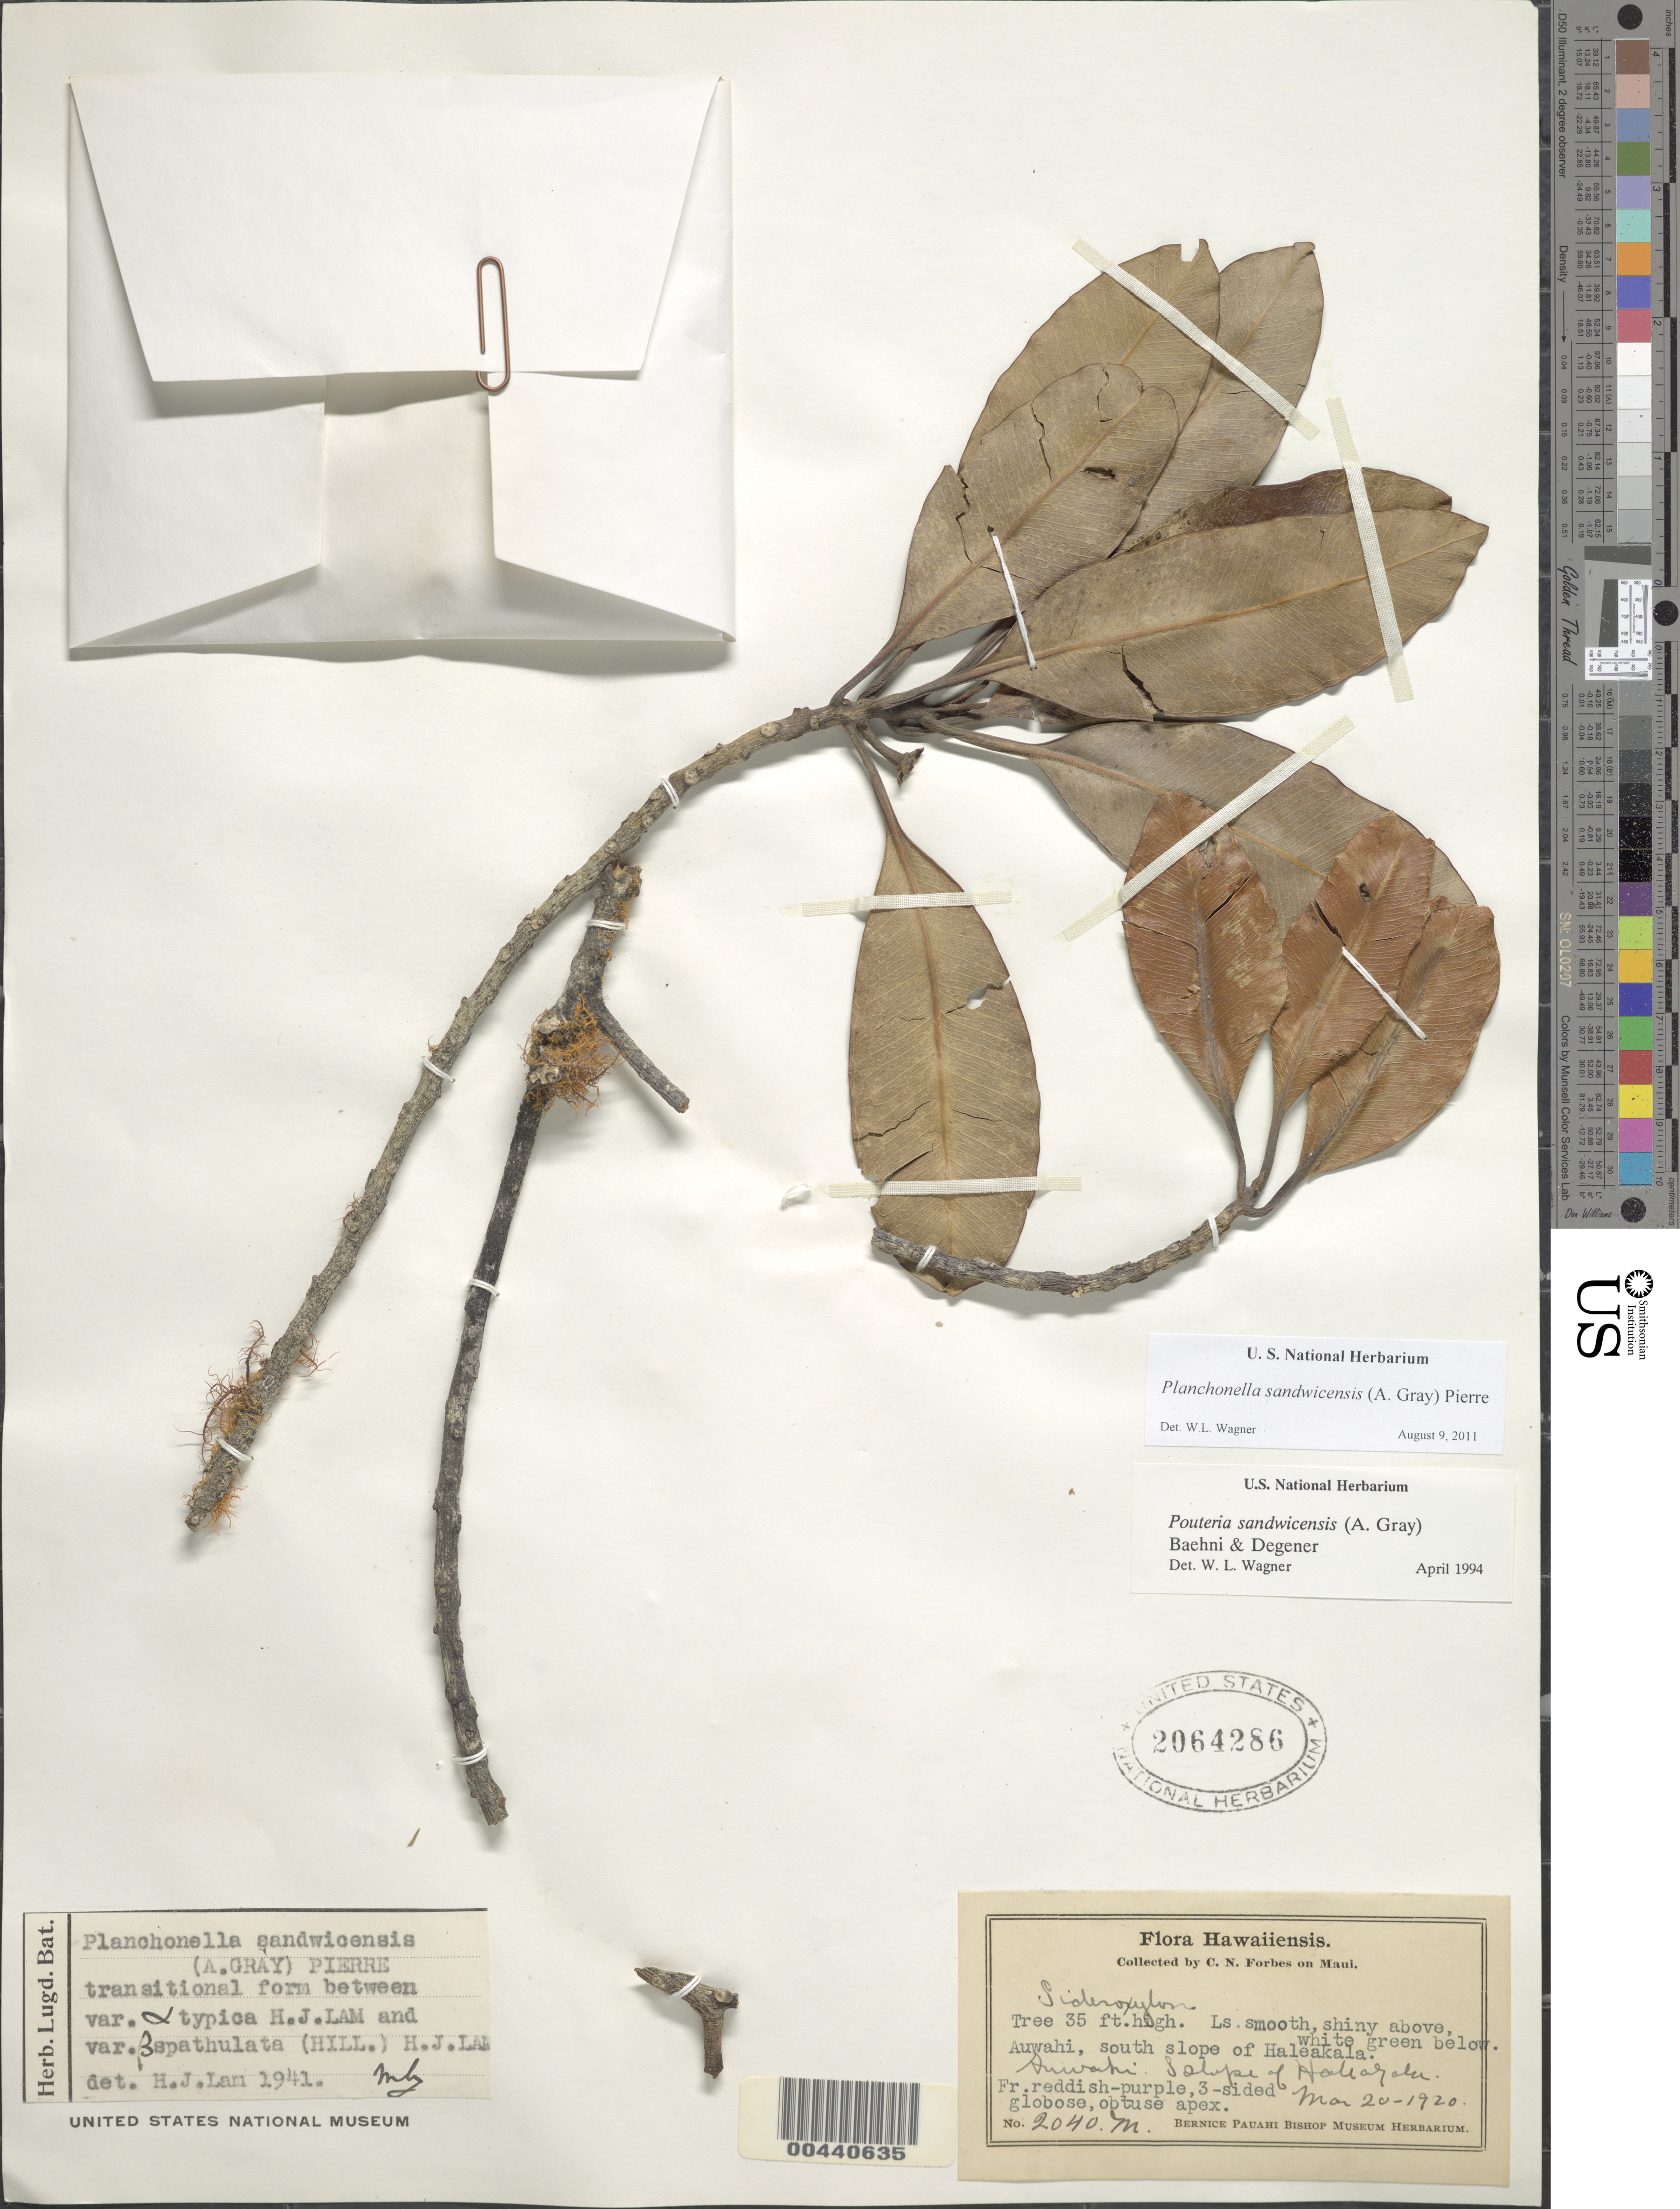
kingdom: Plantae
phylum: Tracheophyta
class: Magnoliopsida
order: Ericales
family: Sapotaceae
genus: Planchonella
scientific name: Planchonella sandwicensis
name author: (A. Gray) Pierre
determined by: Havran, J. C.; et al.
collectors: C. N. Forbes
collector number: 2040.M.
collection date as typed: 20 Mar 1920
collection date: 1920-03-20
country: United States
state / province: Hawaii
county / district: Maui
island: Maui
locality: Auwahi, South slope of Haleakala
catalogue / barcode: US 2064286